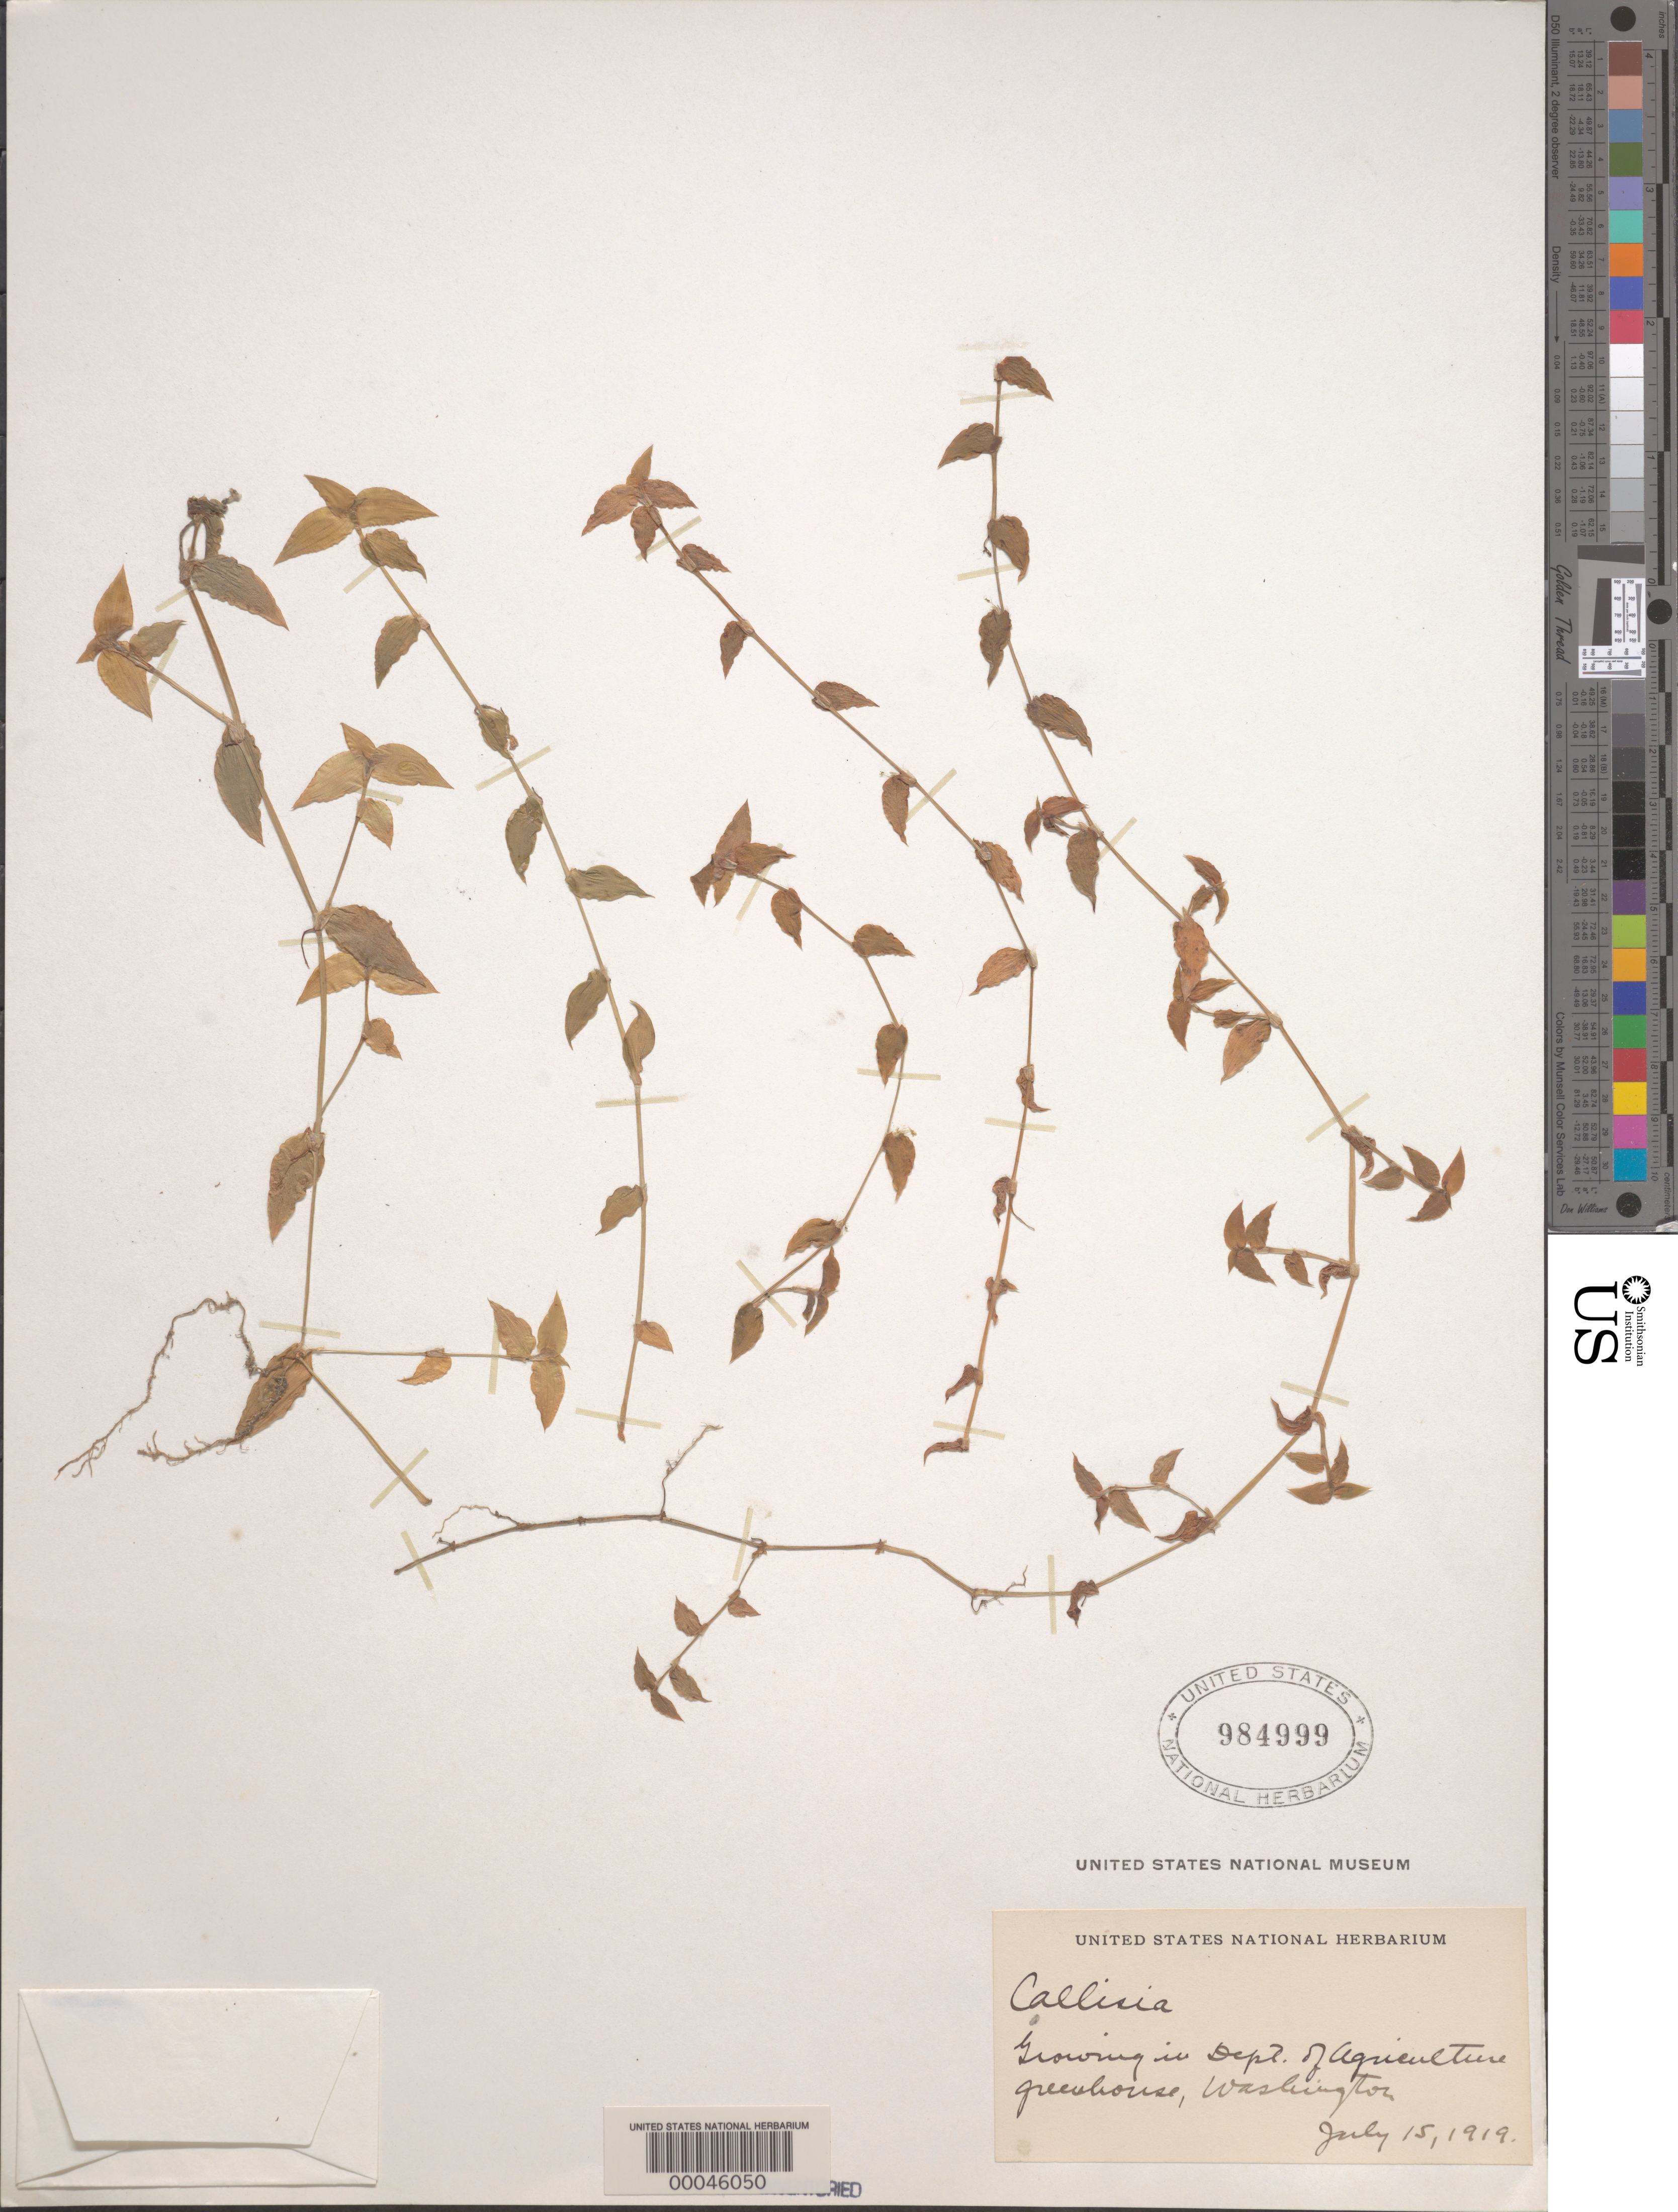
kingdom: Plantae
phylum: Tracheophyta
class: Liliopsida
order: Commelinales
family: Commelinaceae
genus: Callisia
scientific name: Callisia repens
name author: (Jacq.) L.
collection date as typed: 15 Jul 1919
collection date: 1919-07-15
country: United States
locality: Dept. of agriculture greenhouse, washington d.c.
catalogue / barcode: US 984999